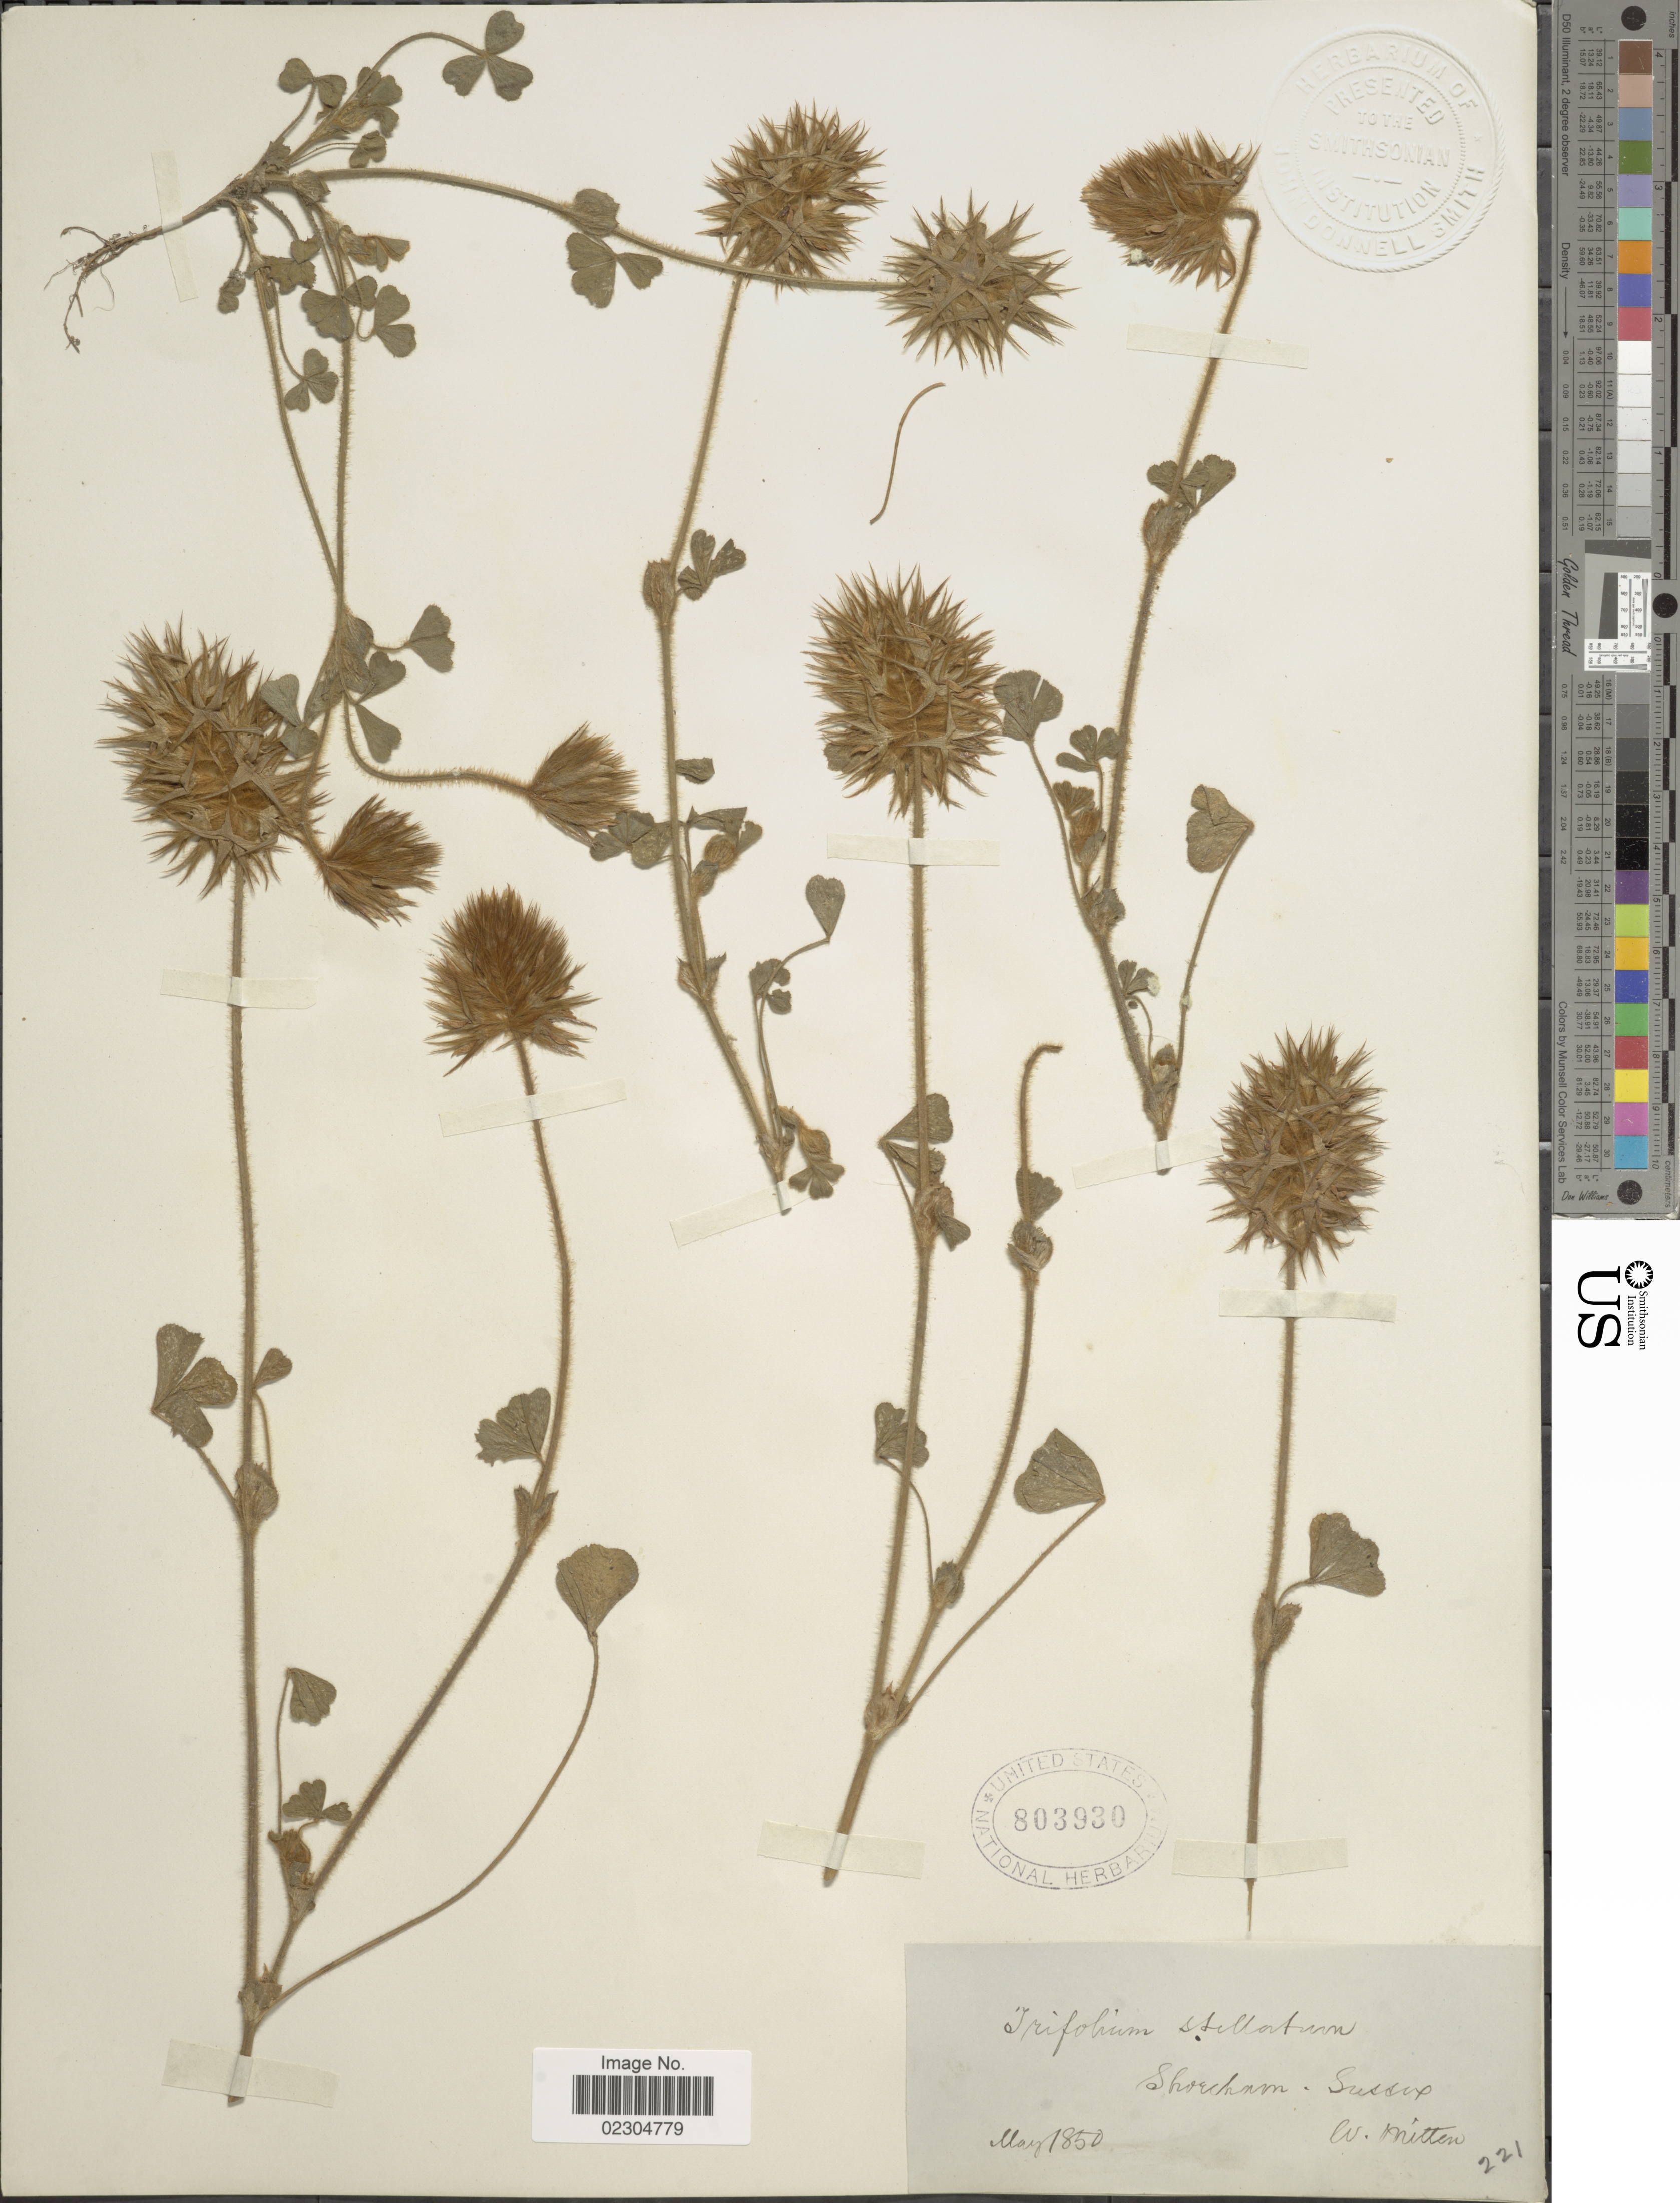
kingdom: Plantae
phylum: Tracheophyta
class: Magnoliopsida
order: Fabales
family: Fabaceae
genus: Trifolium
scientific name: Trifolium stellatum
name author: L.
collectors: W. Mitten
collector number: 221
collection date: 1850-05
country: United Kingdom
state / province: England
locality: Shoreham, Sussex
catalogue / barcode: US 803930